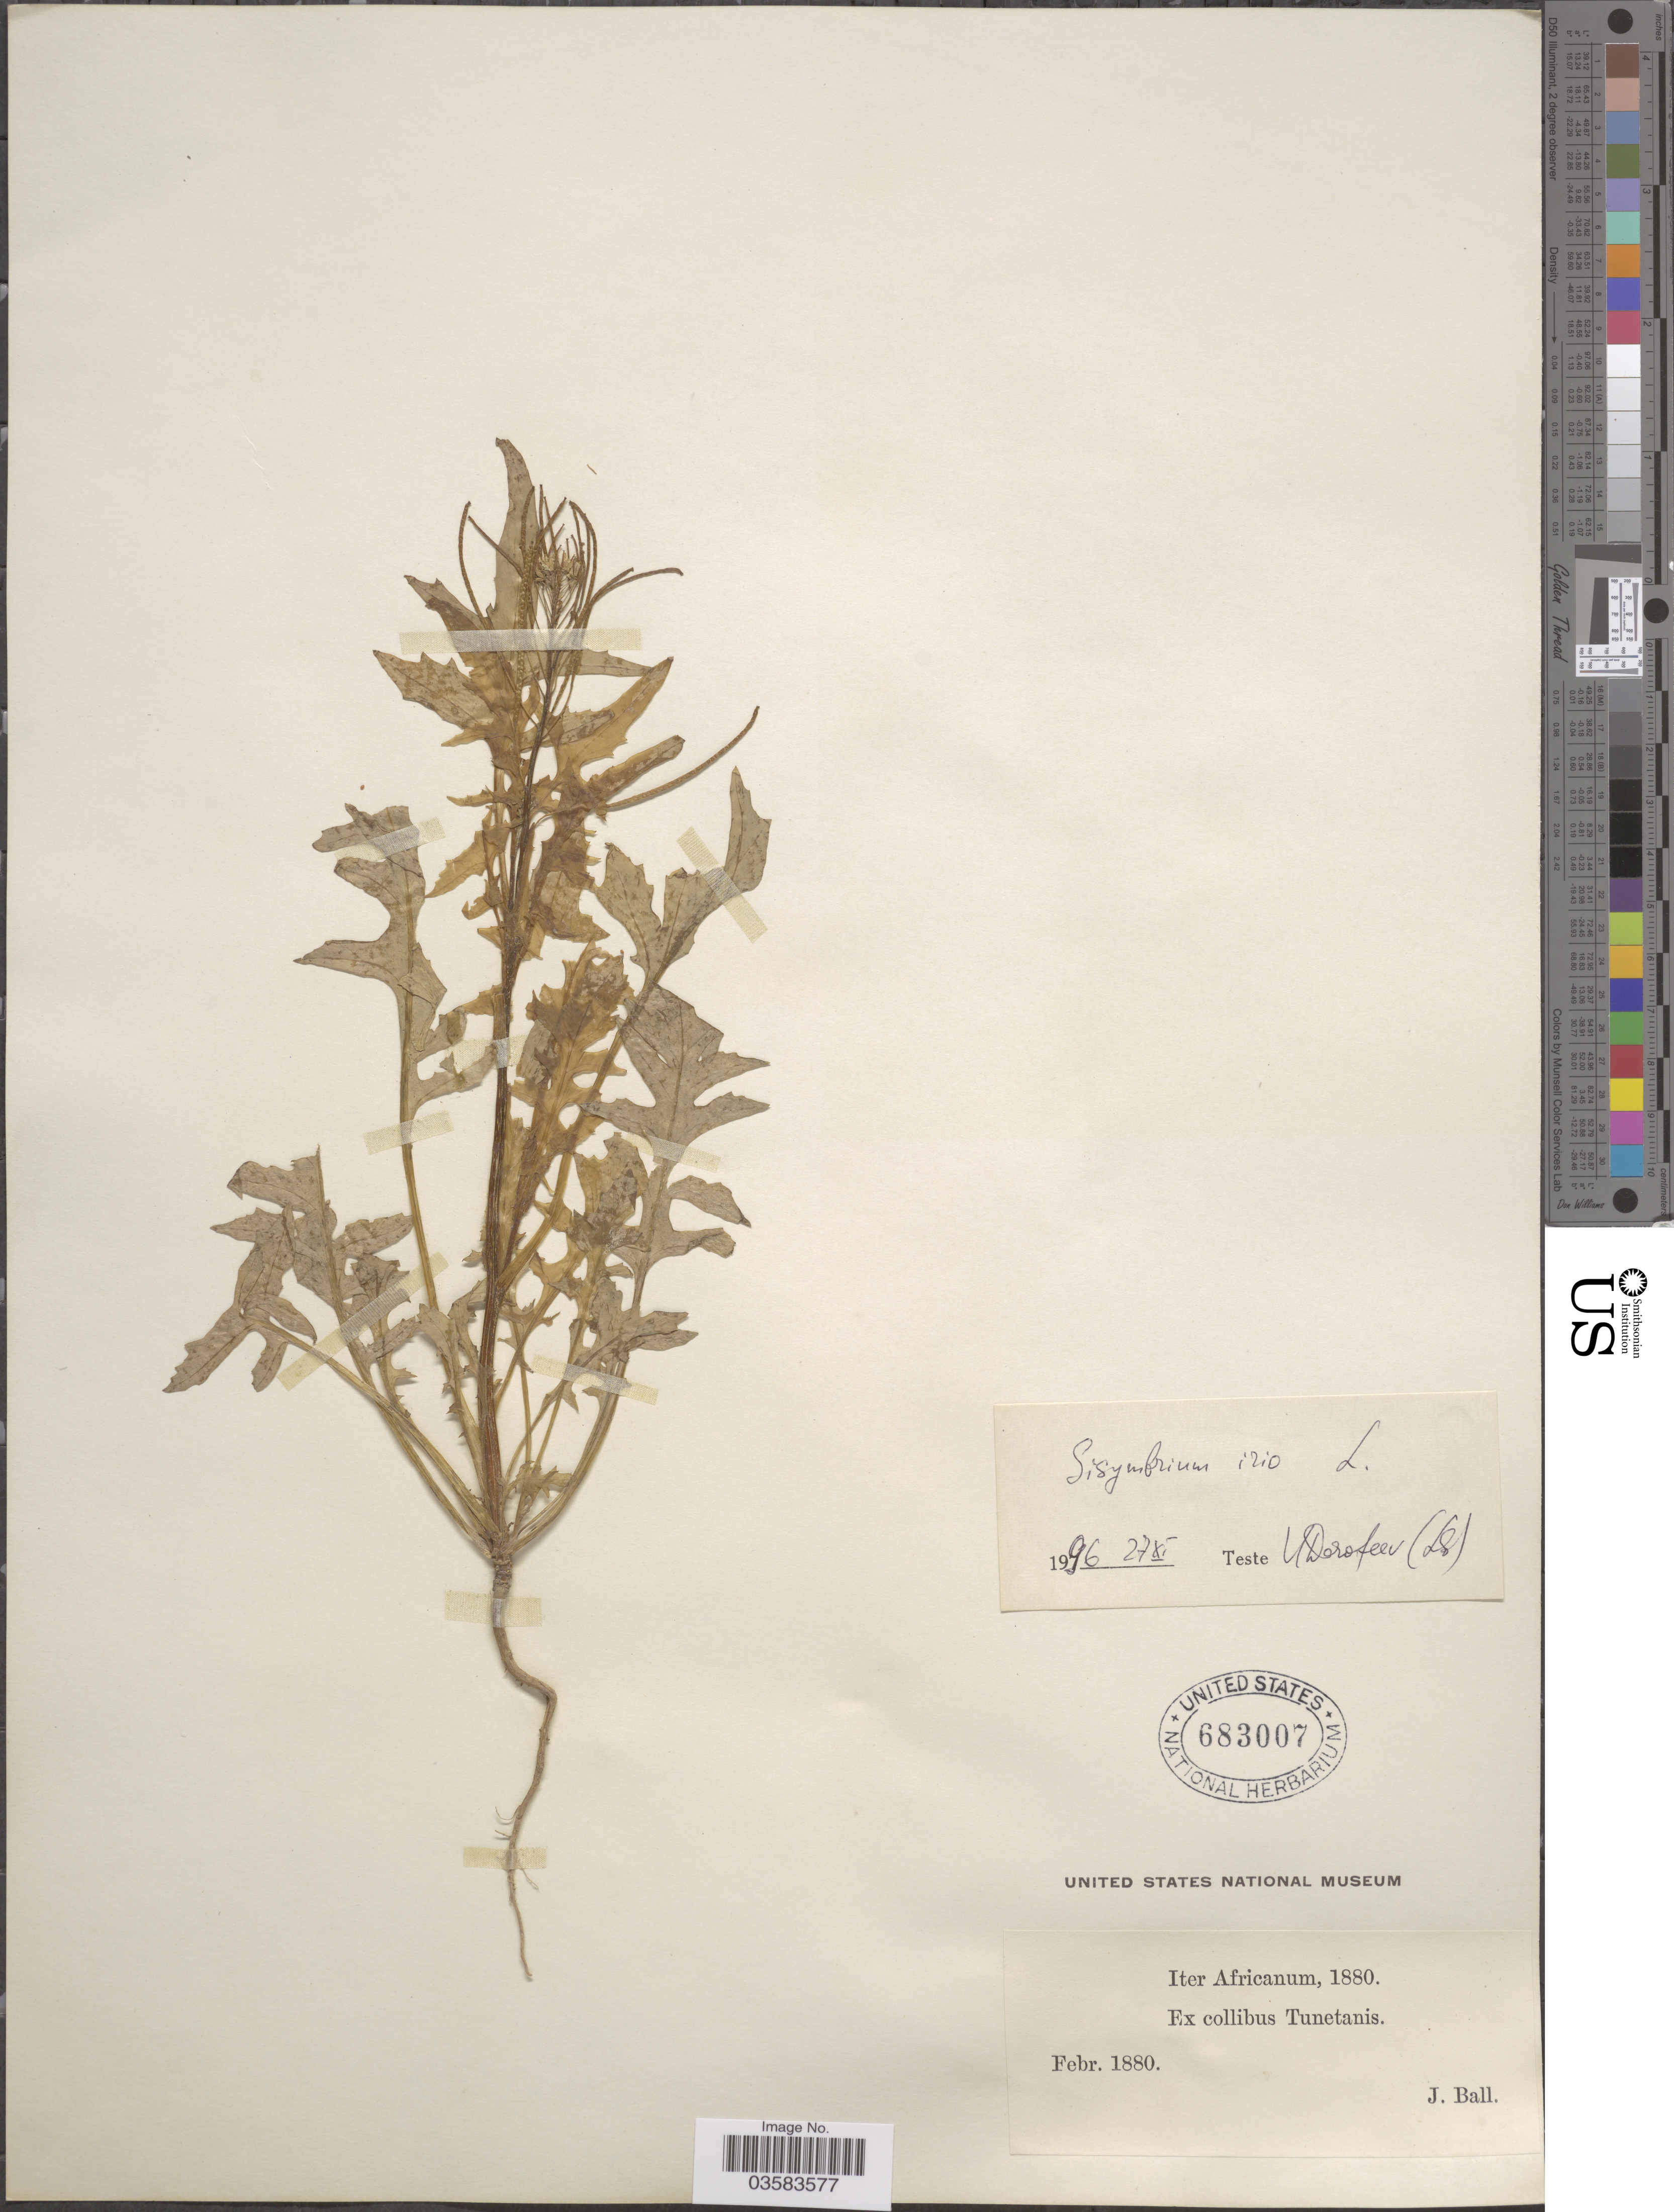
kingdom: Plantae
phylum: Tracheophyta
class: Magnoliopsida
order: Brassicales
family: Brassicaceae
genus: Sisymbrium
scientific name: Sisymbrium irio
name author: L.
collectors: J. Ball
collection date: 1880-02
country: Tunisia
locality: Iter Africanum. Ex collibus Tunetanis.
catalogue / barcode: US 683007